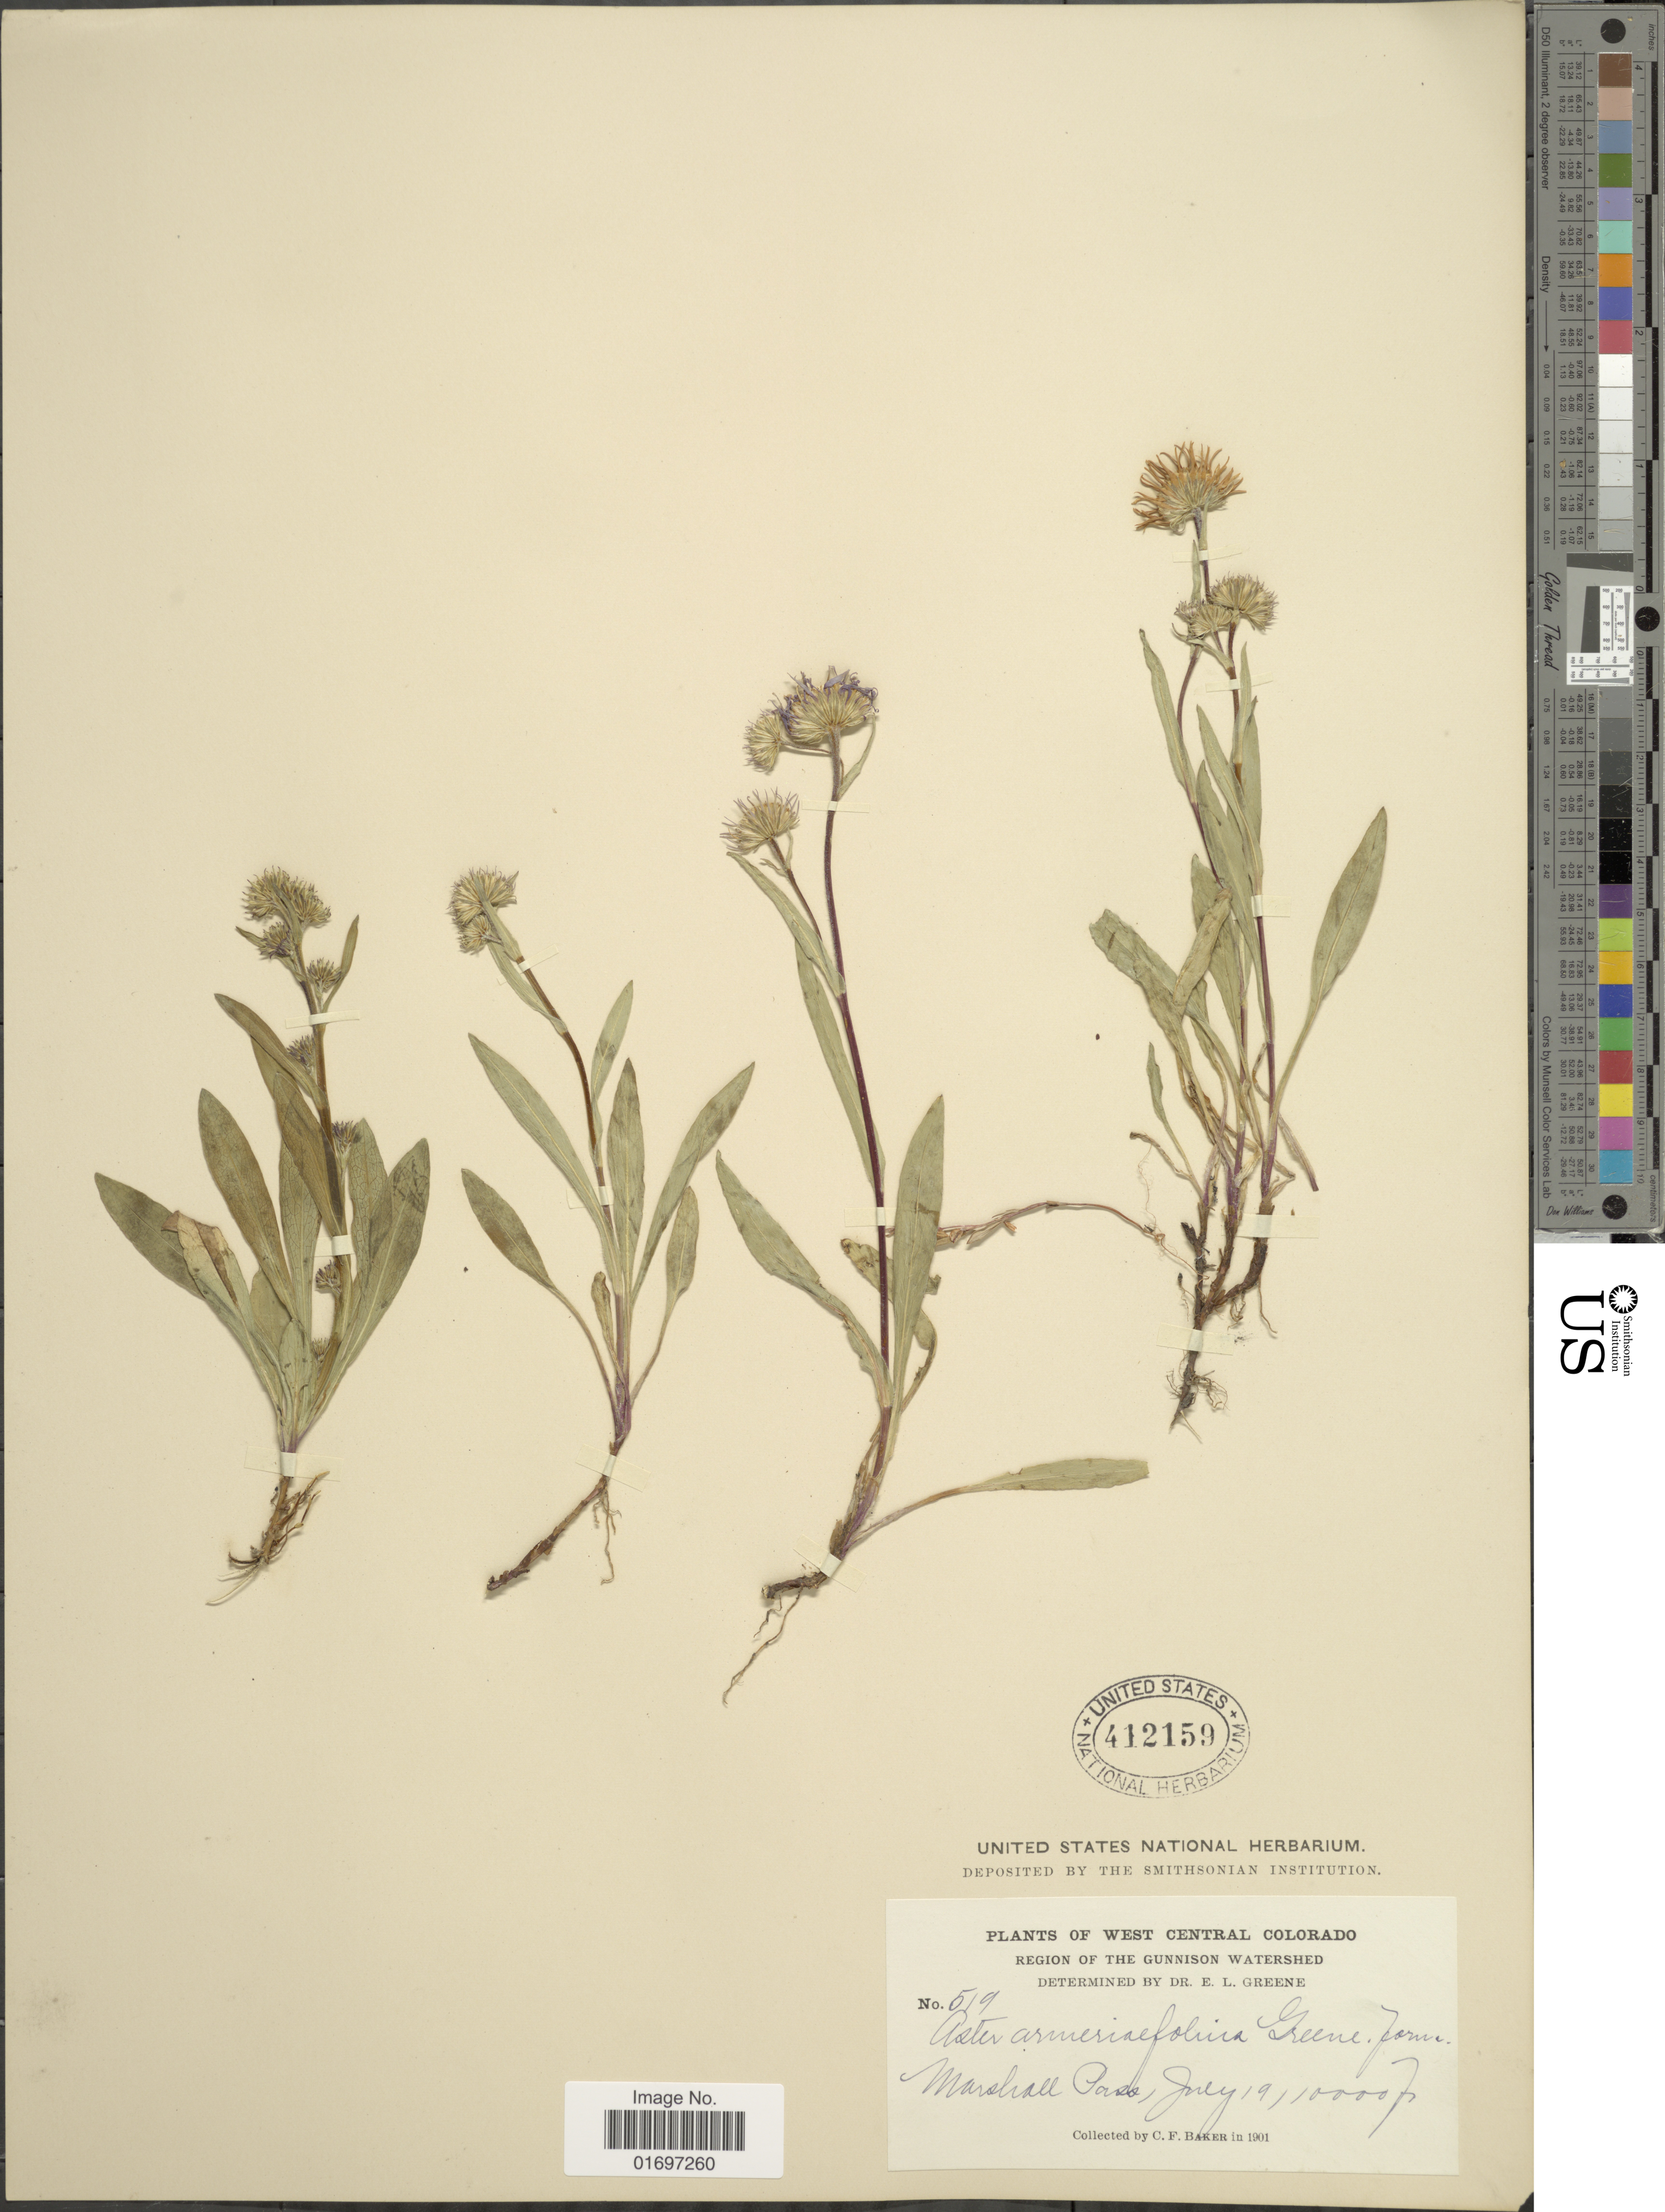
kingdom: Plantae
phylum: Tracheophyta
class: Magnoliopsida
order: Asterales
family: Asteraceae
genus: Symphyotrichum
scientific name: Symphyotrichum ascendens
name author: (Lindl.) G.L. Nesom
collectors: C. F. Baker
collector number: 519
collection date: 1901-07-19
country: United States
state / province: Colorado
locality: West Central Colorado. Region of the Gunnison Watershed. Marshall Pass.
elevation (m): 3048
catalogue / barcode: US 412159